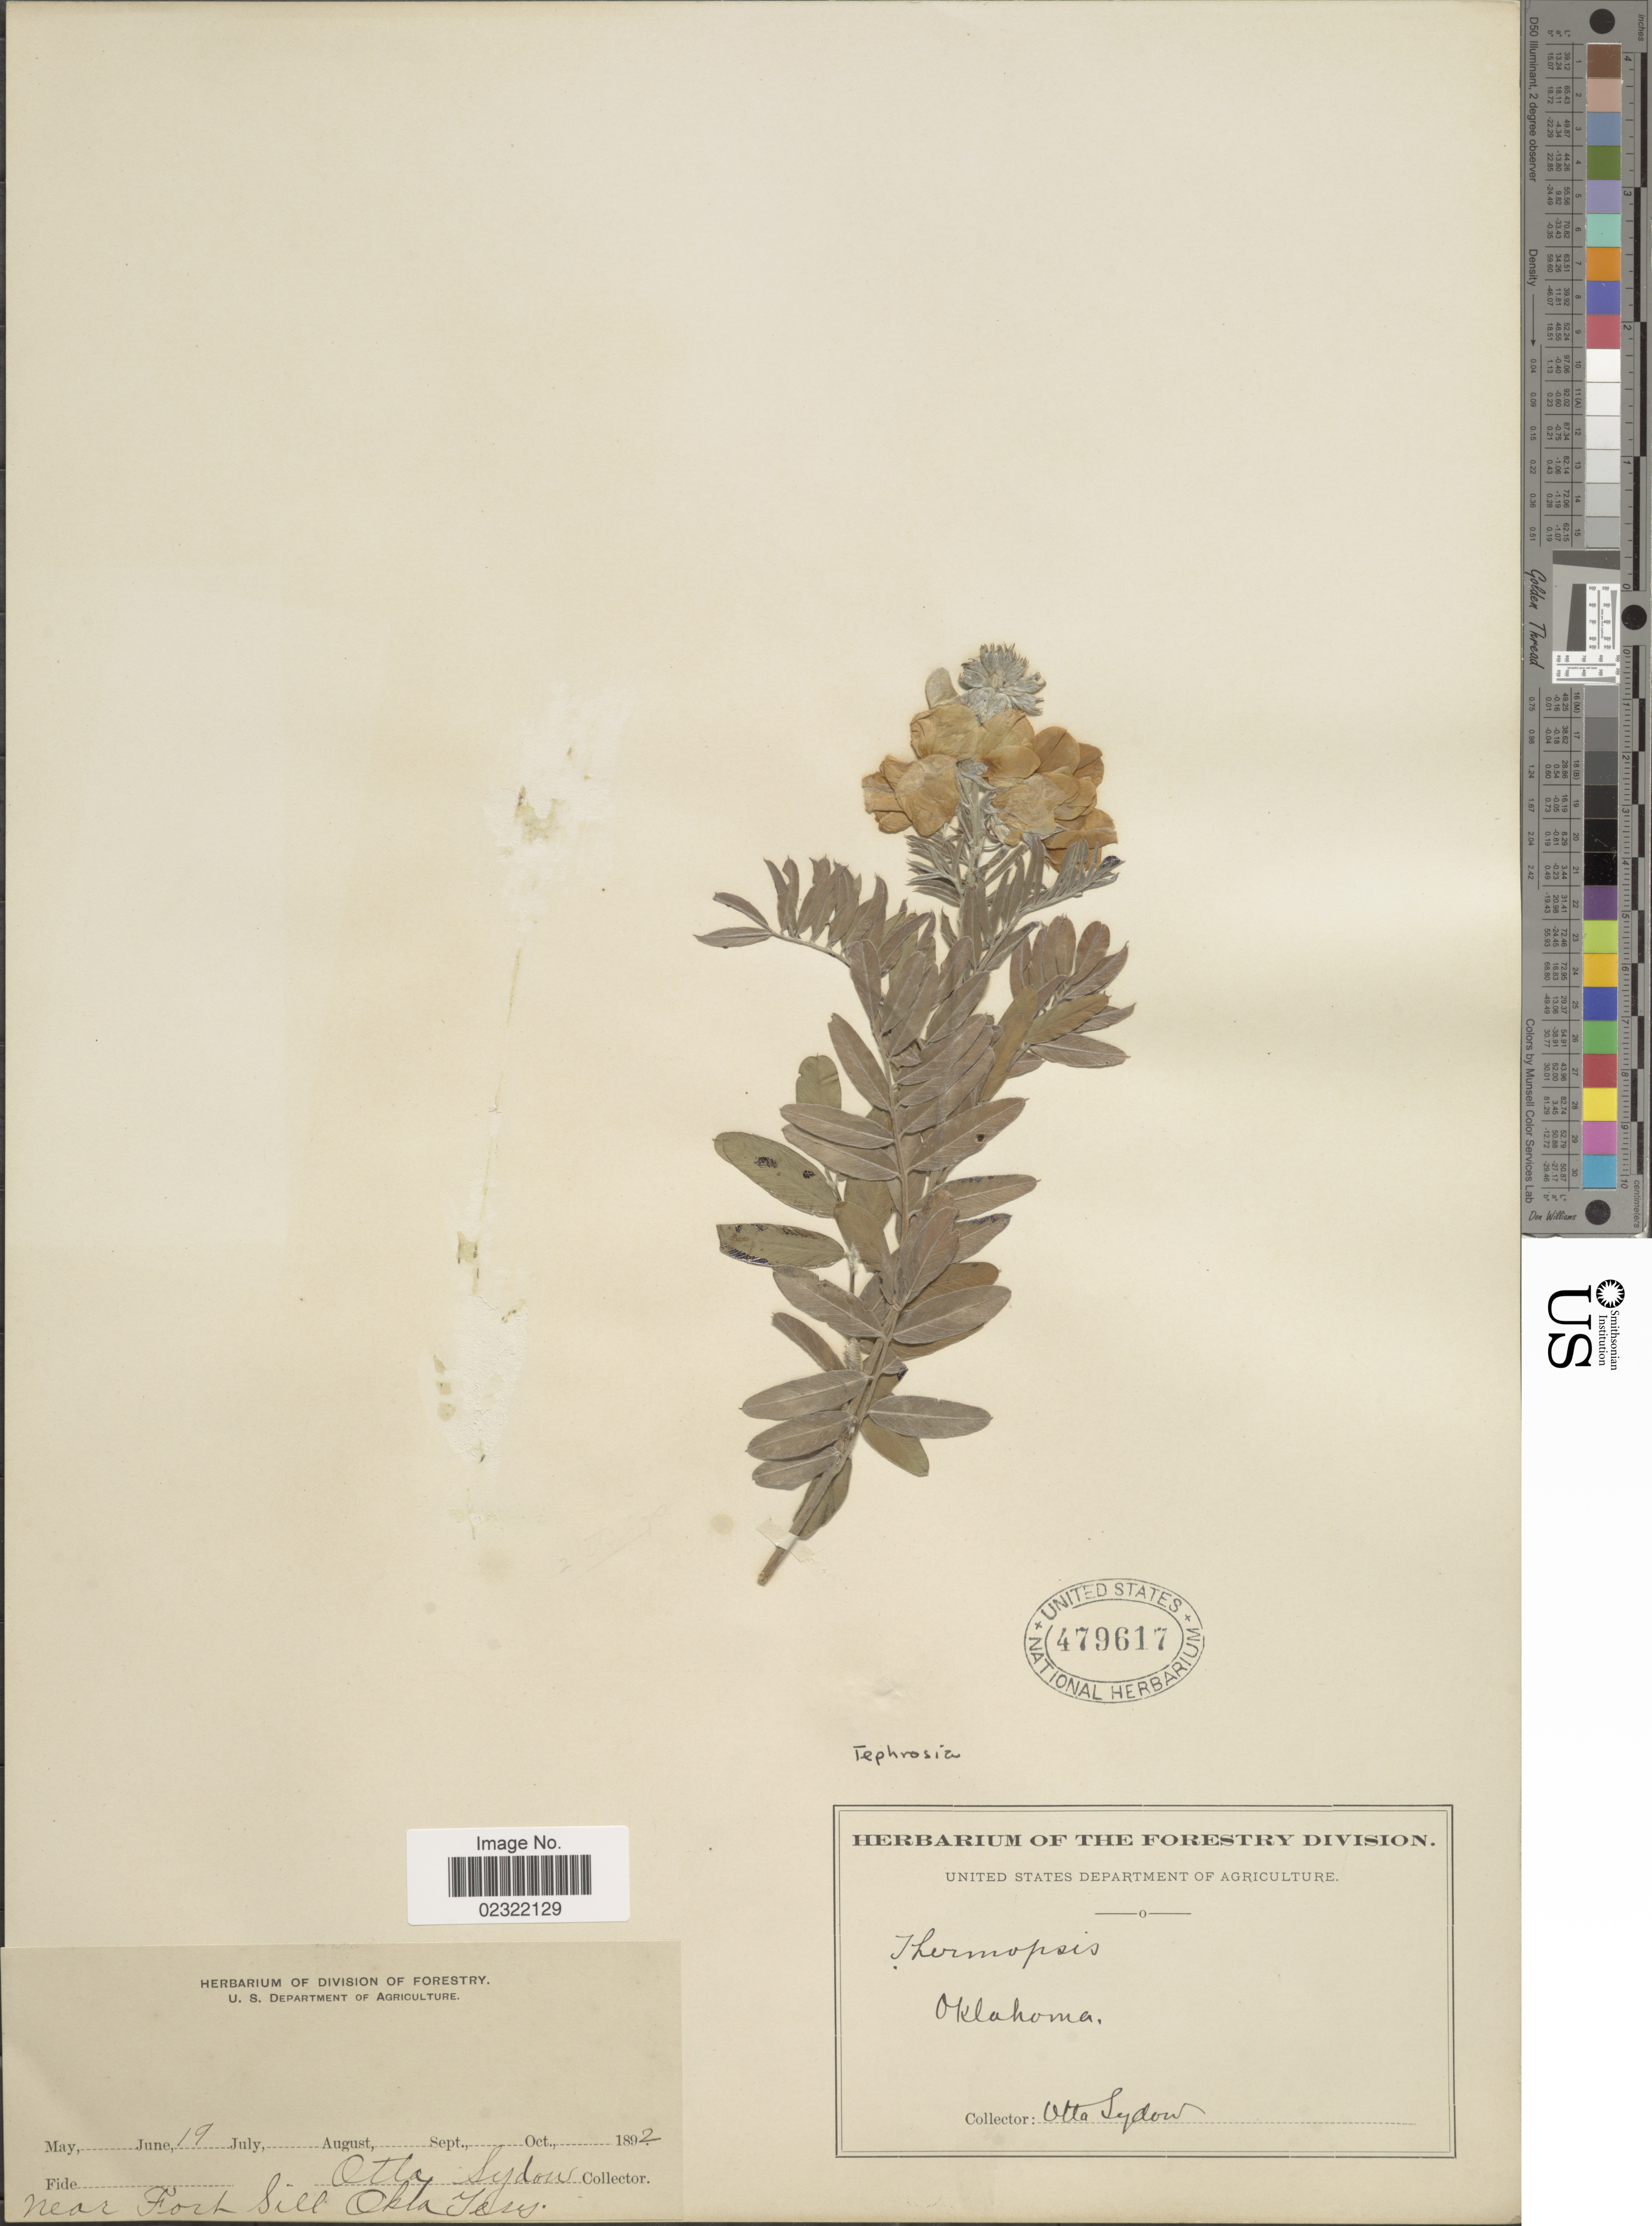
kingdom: Plantae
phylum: Tracheophyta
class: Magnoliopsida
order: Fabales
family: Fabaceae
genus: Tephrosia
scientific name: Tephrosia sp.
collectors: O. Sydow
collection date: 1892-06-19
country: United States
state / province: Oklahoma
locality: Near Fort Sill, Okla Terr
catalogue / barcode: US 479617